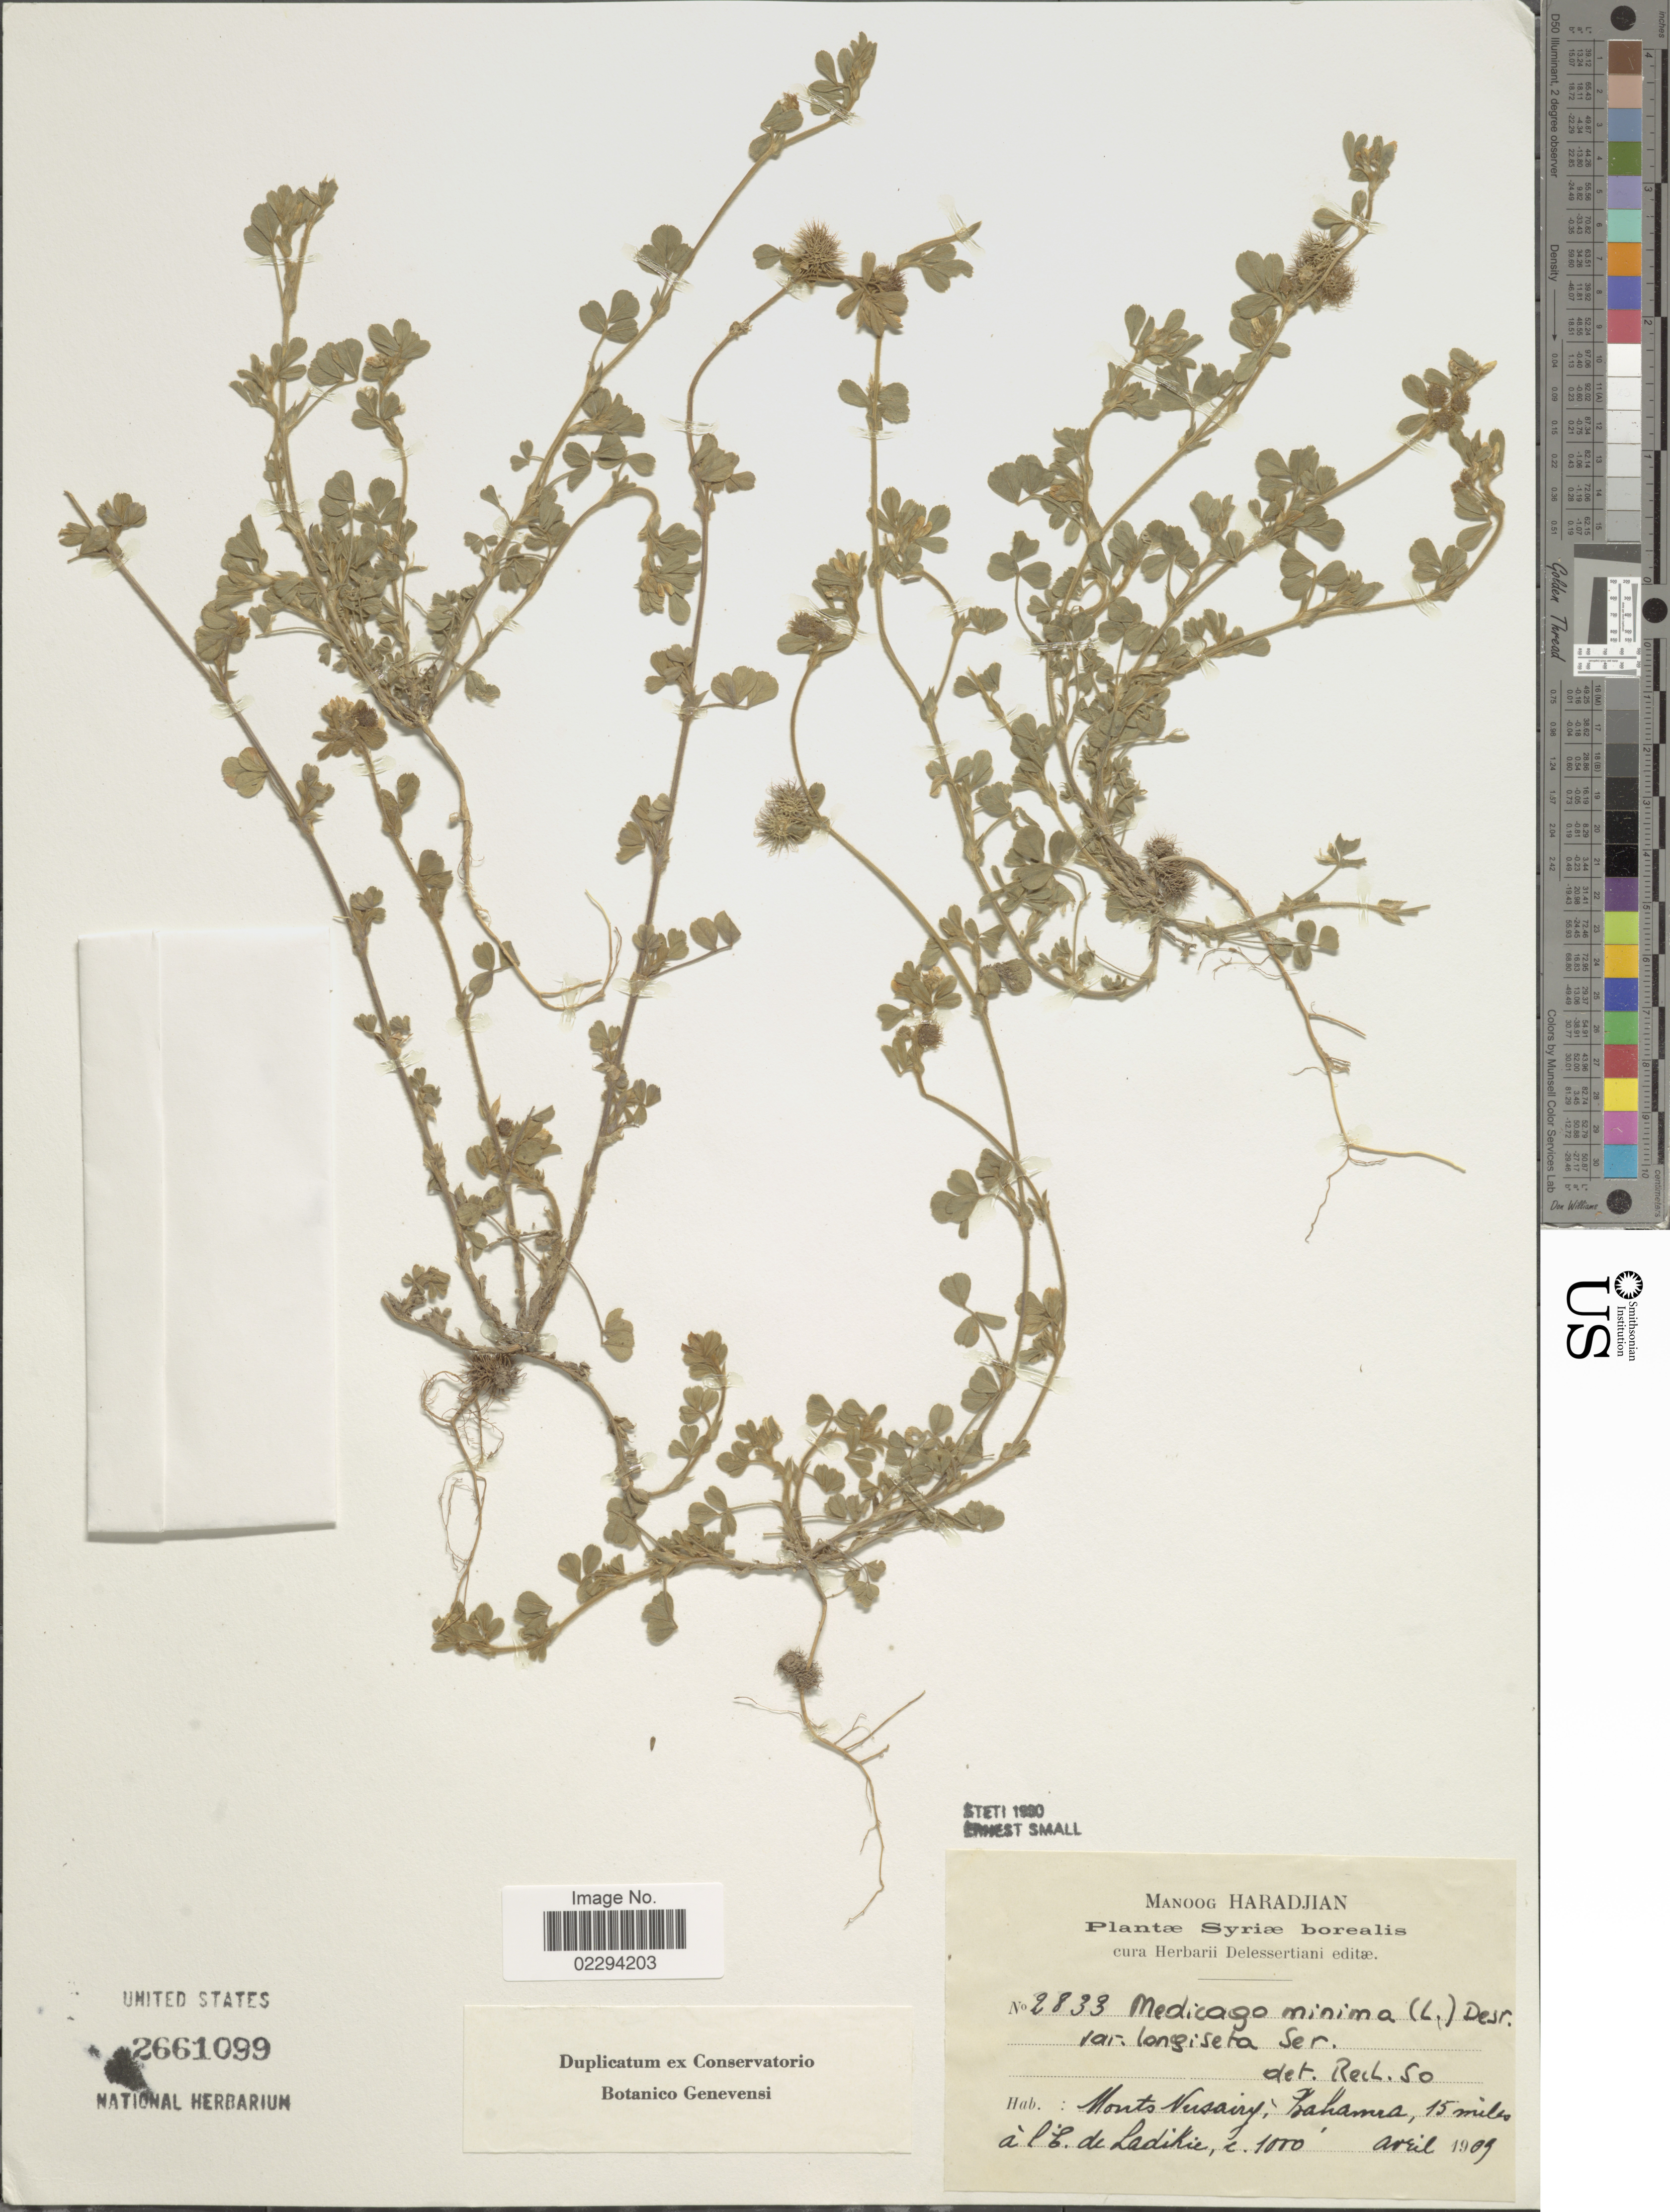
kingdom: Plantae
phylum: Tracheophyta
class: Magnoliopsida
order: Fabales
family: Fabaceae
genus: Medicago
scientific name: Medicago minima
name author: Lam.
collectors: M. Haradjian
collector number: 2833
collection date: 1909-04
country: Syria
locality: Syriae borealis, Monts Versairy, Bahamra, 15 miles a l. E. de Ladikie. [interpreted]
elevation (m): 305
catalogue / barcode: US 2661099